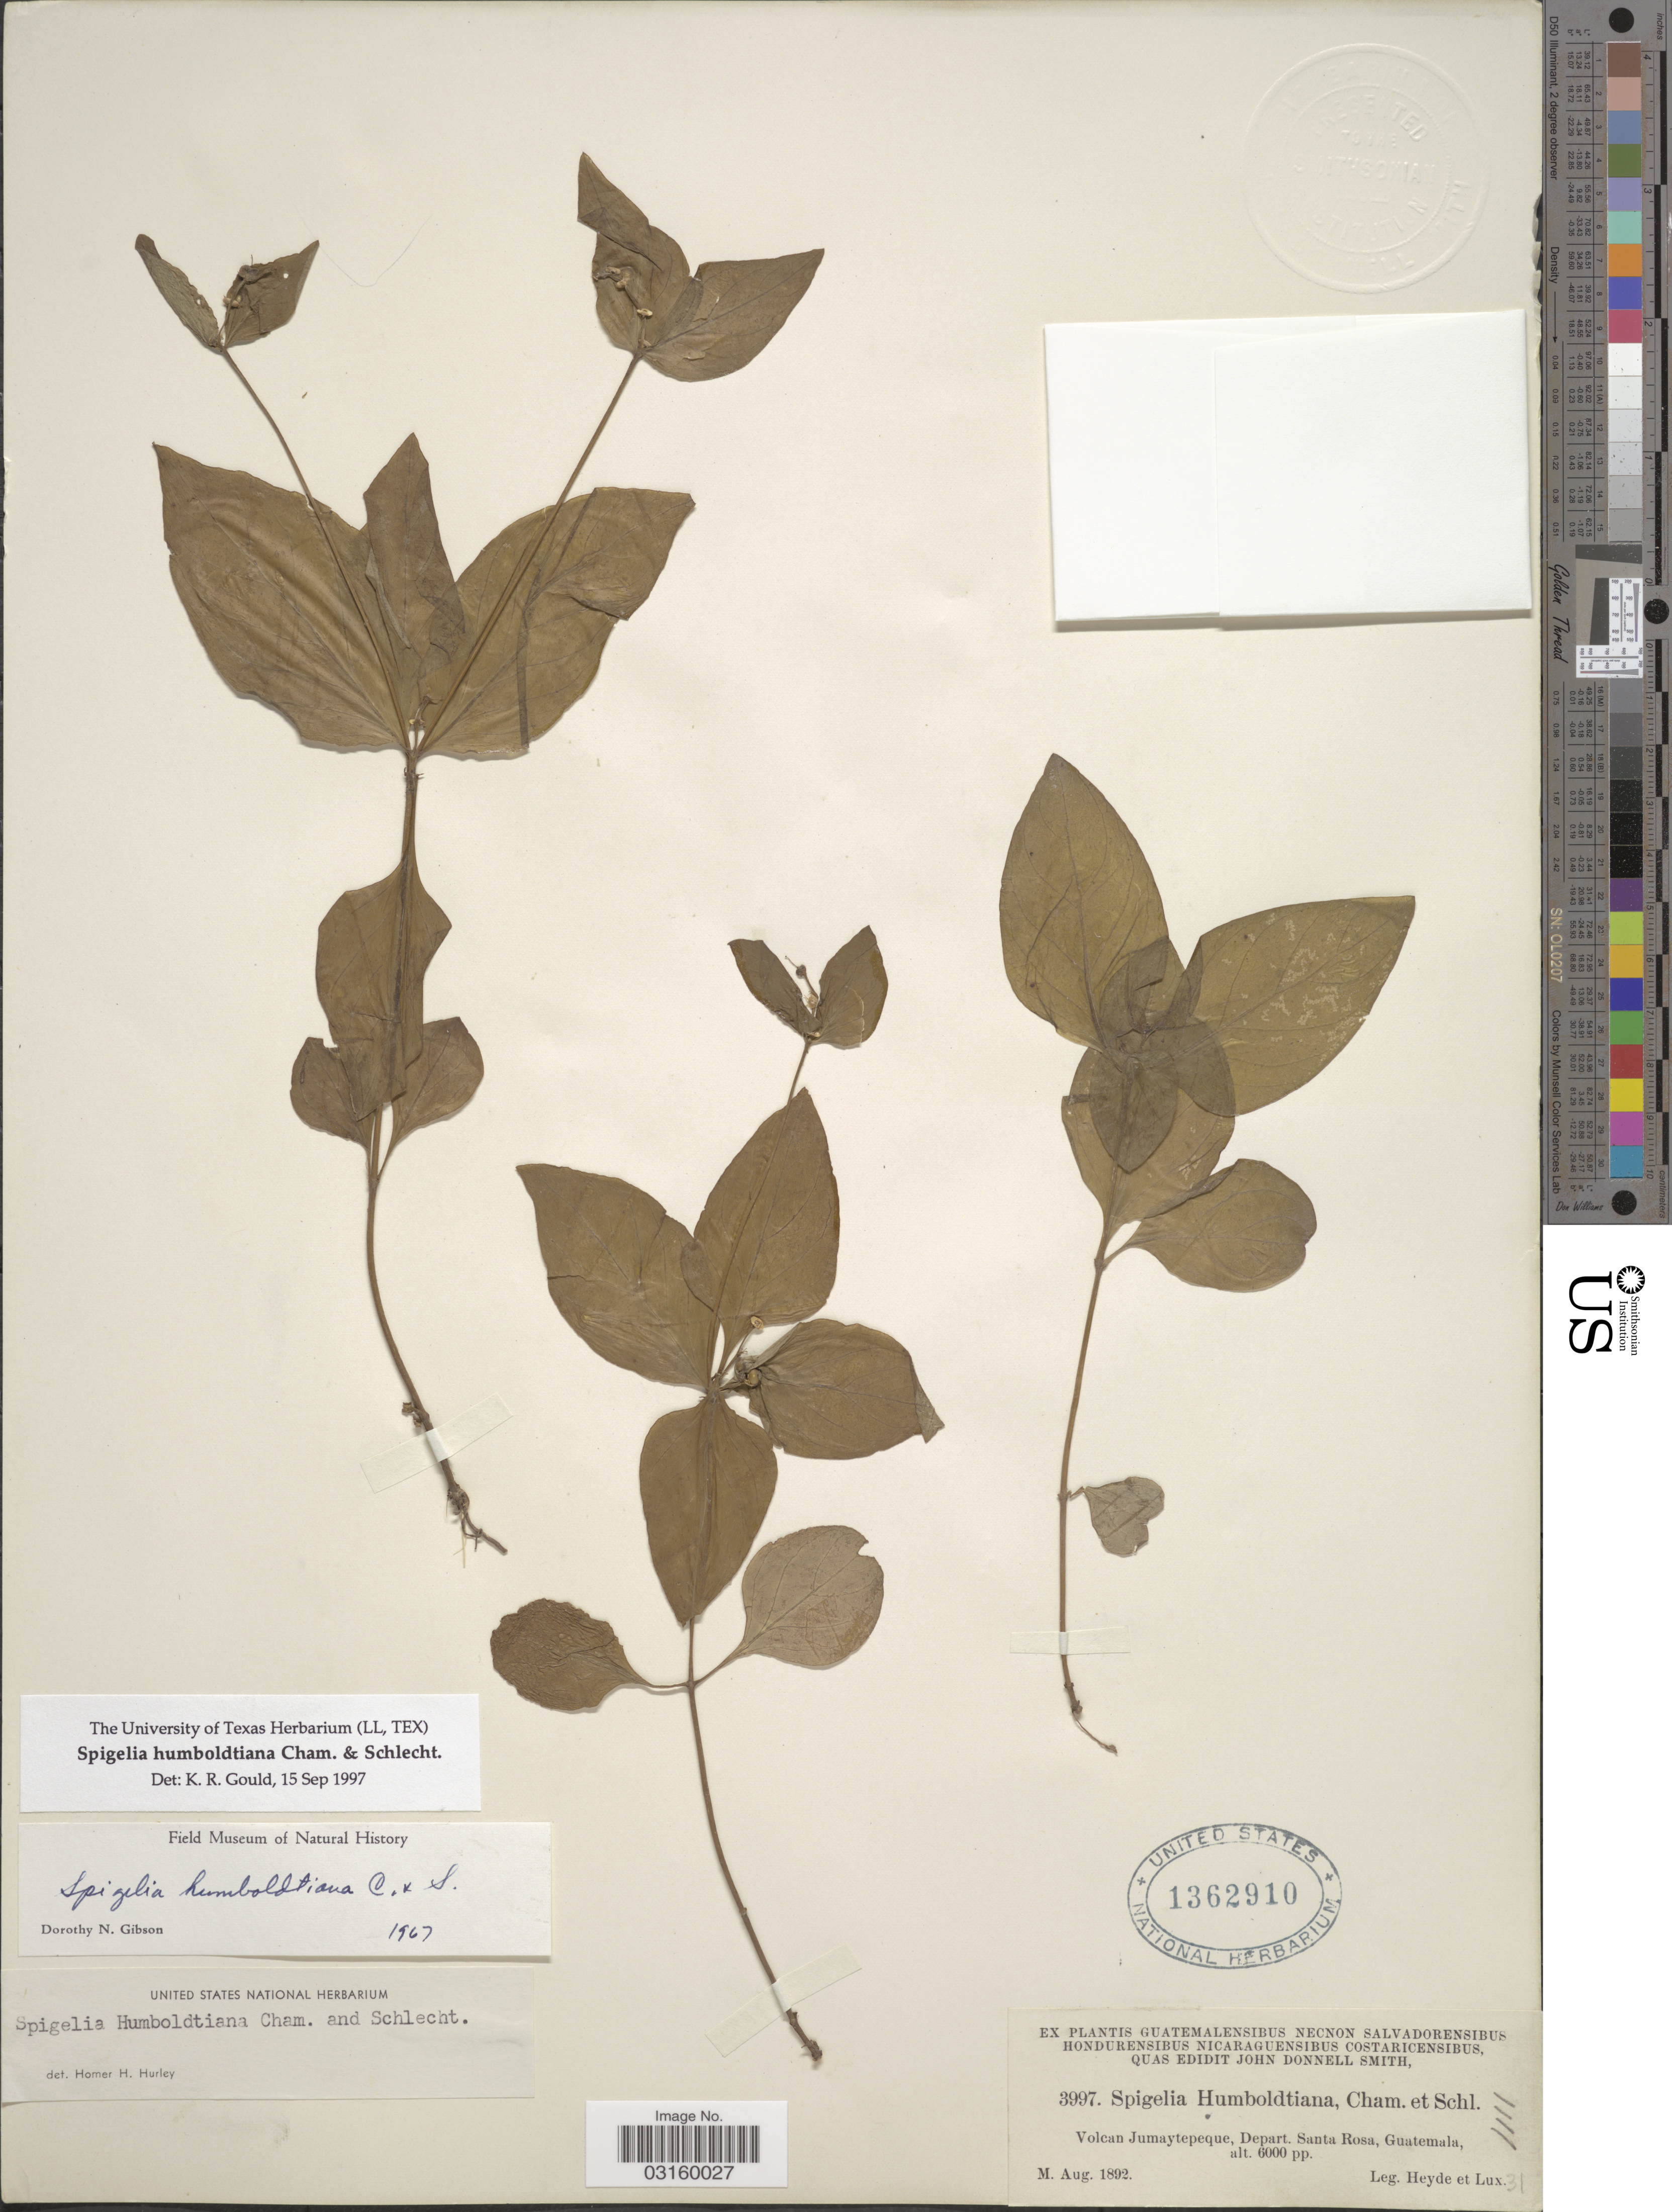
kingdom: Plantae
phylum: Tracheophyta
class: Magnoliopsida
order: Gentianales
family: Loganiaceae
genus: Spigelia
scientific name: Spigelia humboldtiana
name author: Cham. & Schltdl.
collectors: Heyde & Lux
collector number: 3997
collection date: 1892-08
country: Guatemala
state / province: Santa Rosa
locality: Volcan Jumaytepeque, Depart. Santa Rosa.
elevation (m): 1829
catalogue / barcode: US 1362910